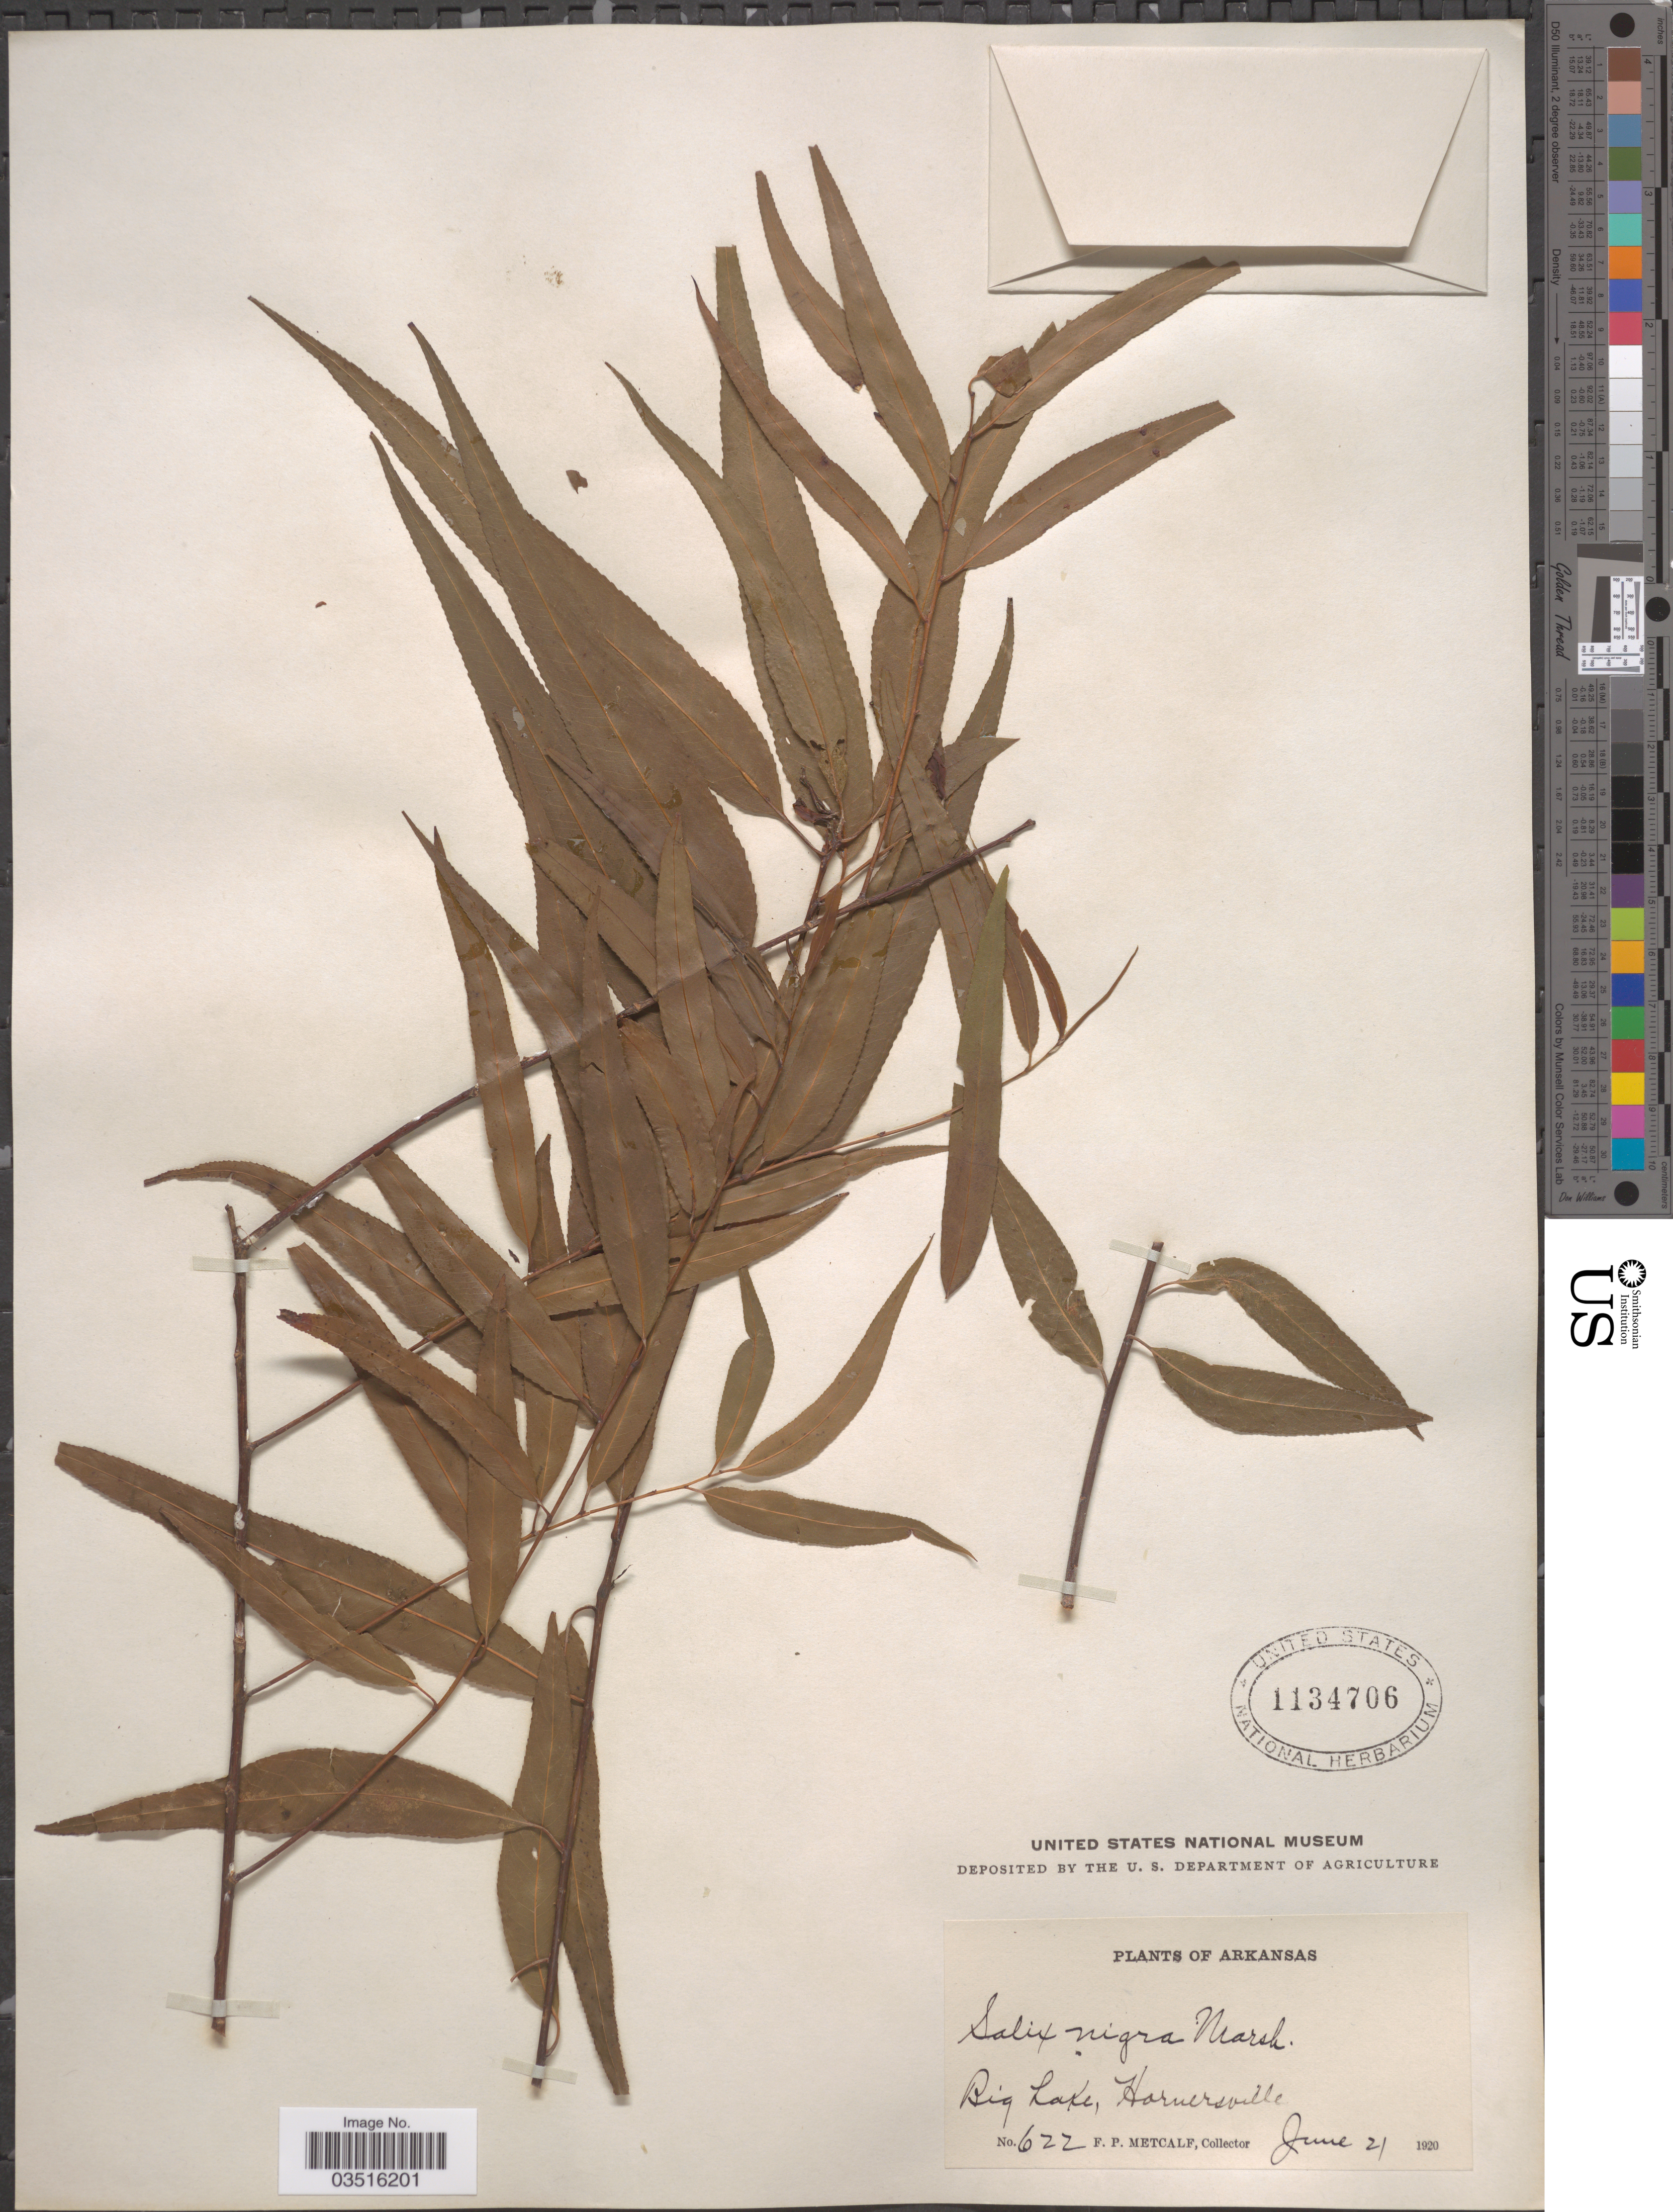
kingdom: Plantae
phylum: Tracheophyta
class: Magnoliopsida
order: Malpighiales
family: Salicaceae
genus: Salix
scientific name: Salix nigra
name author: Marshall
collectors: F. Metcalf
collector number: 622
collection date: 1920-06-21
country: United States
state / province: Arkansas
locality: Big Lake, Hornersville.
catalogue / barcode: US 1134706